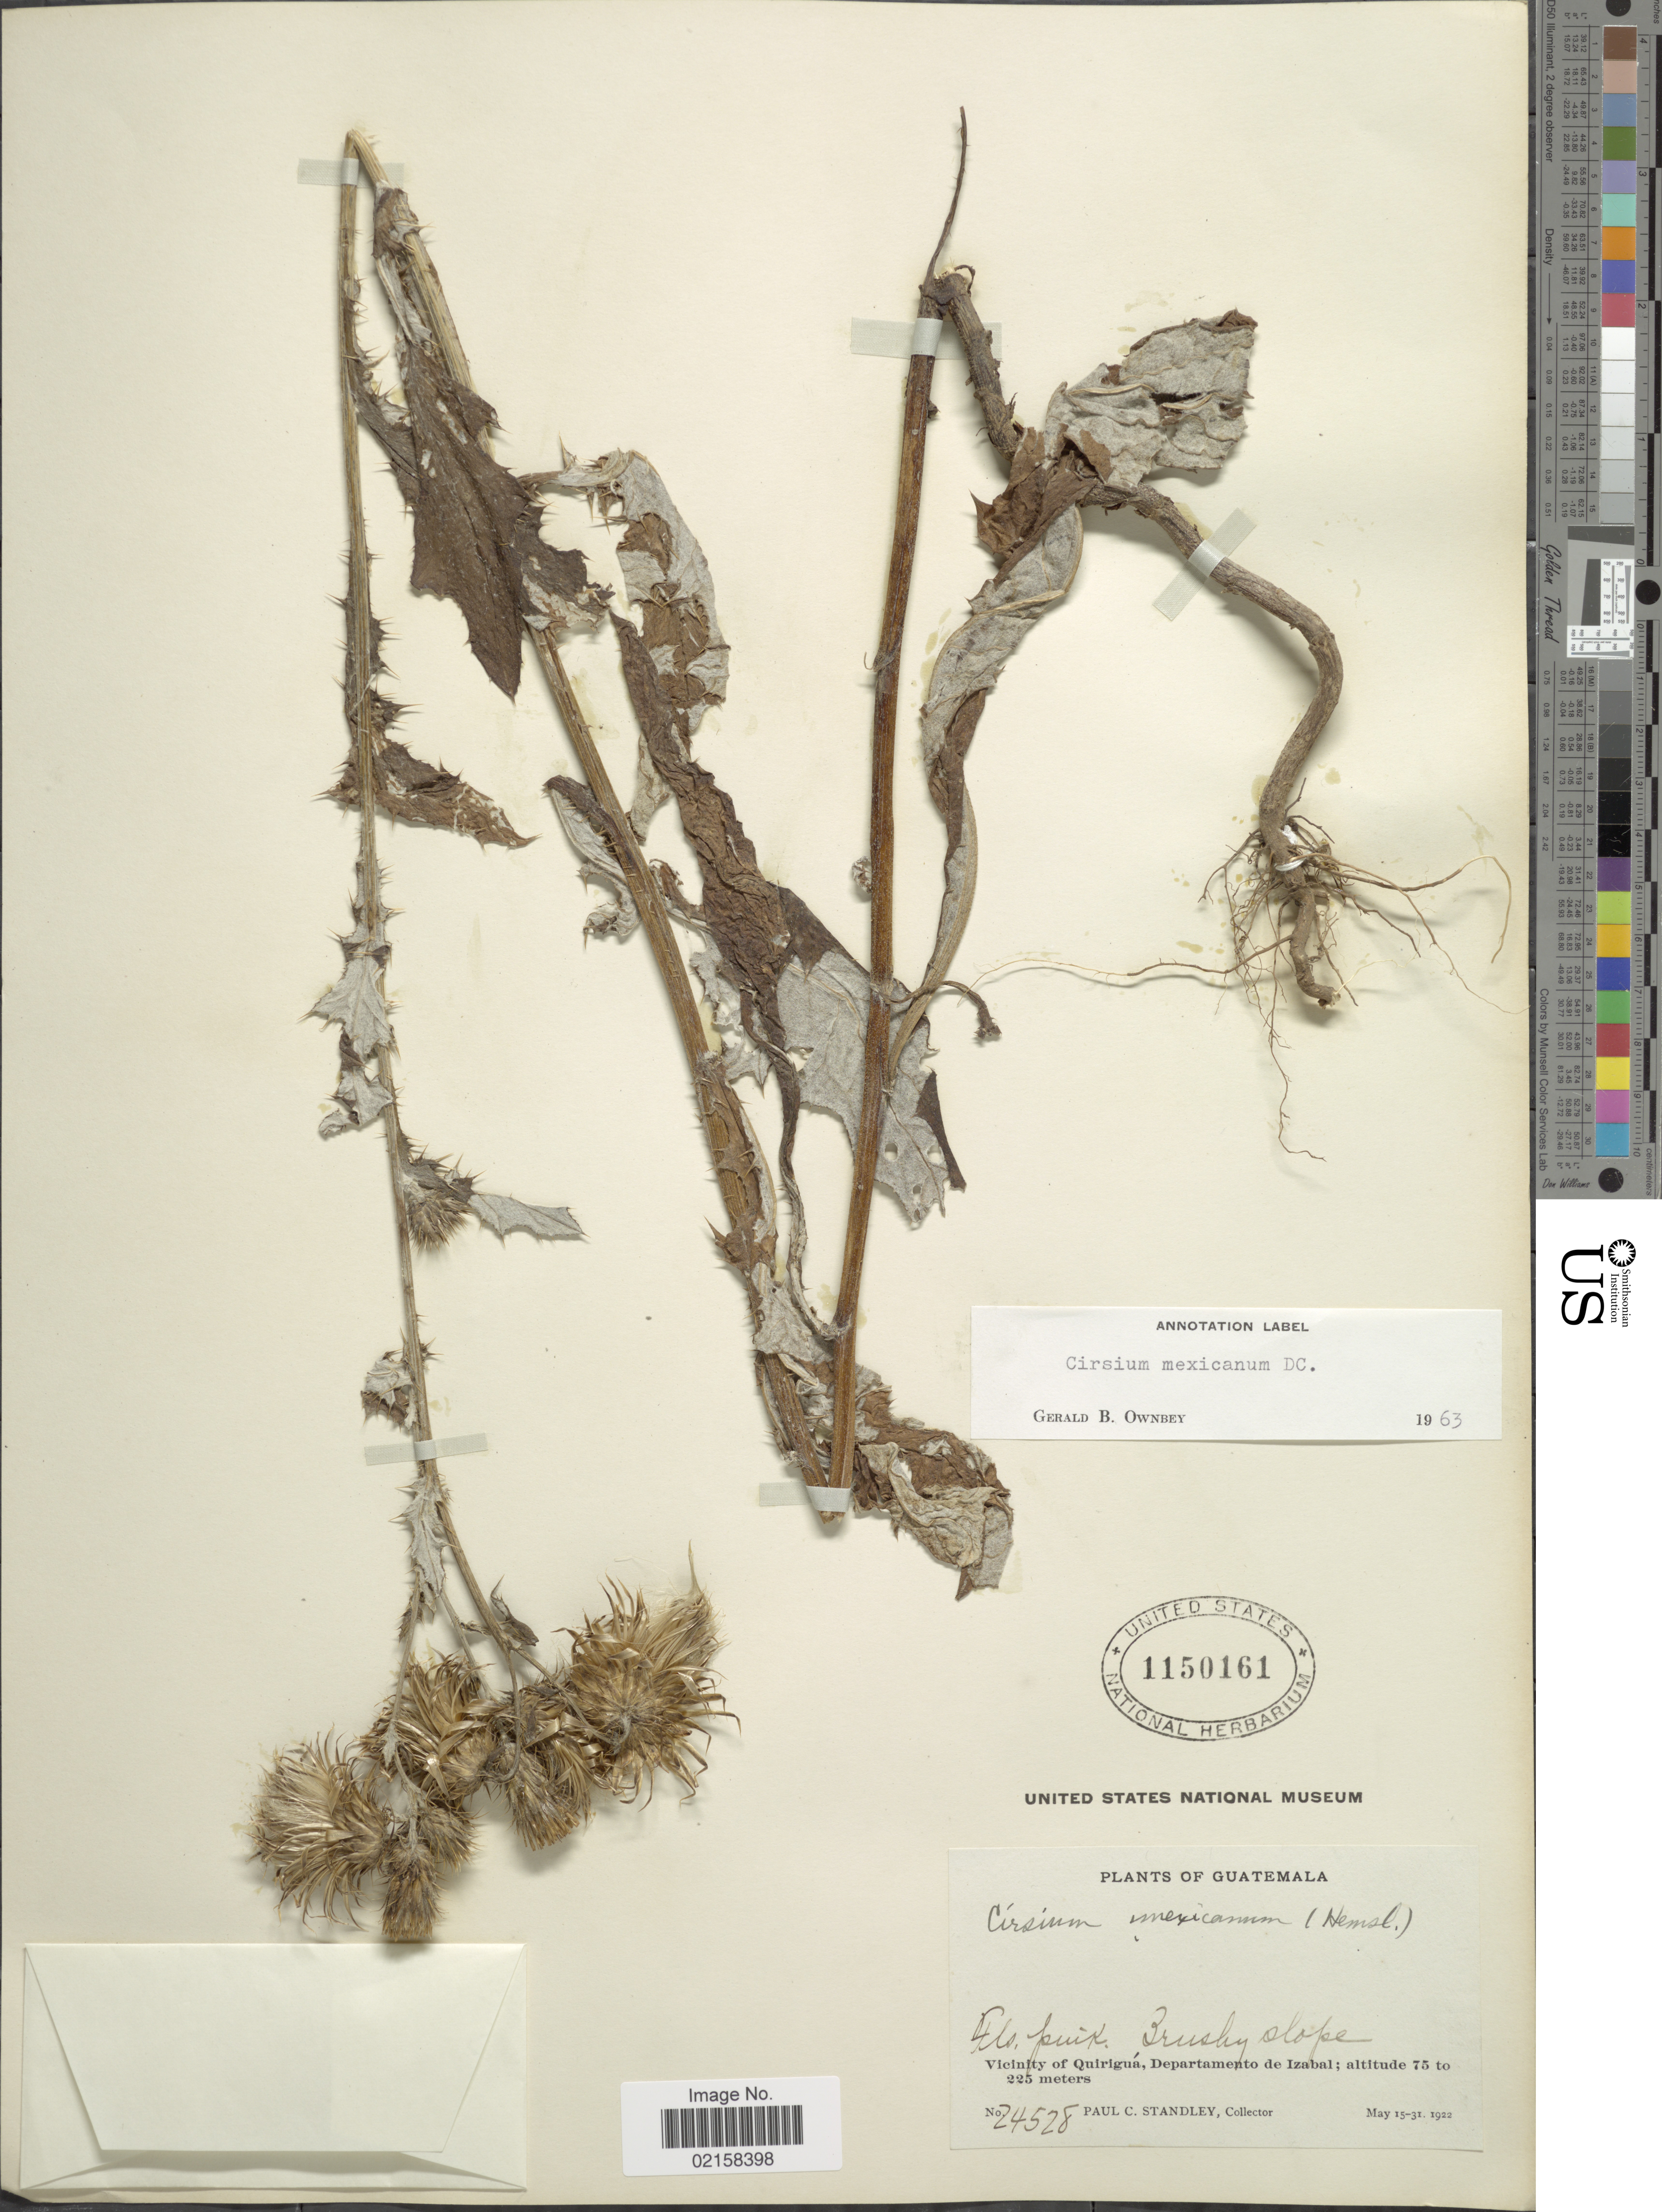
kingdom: Plantae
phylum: Tracheophyta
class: Magnoliopsida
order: Asterales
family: Asteraceae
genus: Cirsium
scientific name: Cirsium mexicanum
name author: DC.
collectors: P. C. Standley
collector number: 24528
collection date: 1922-05-15/1922-05-31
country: Guatemala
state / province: Izabal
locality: Brushy slope, vicinity of Quirigua.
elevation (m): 75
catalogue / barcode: US 1150161